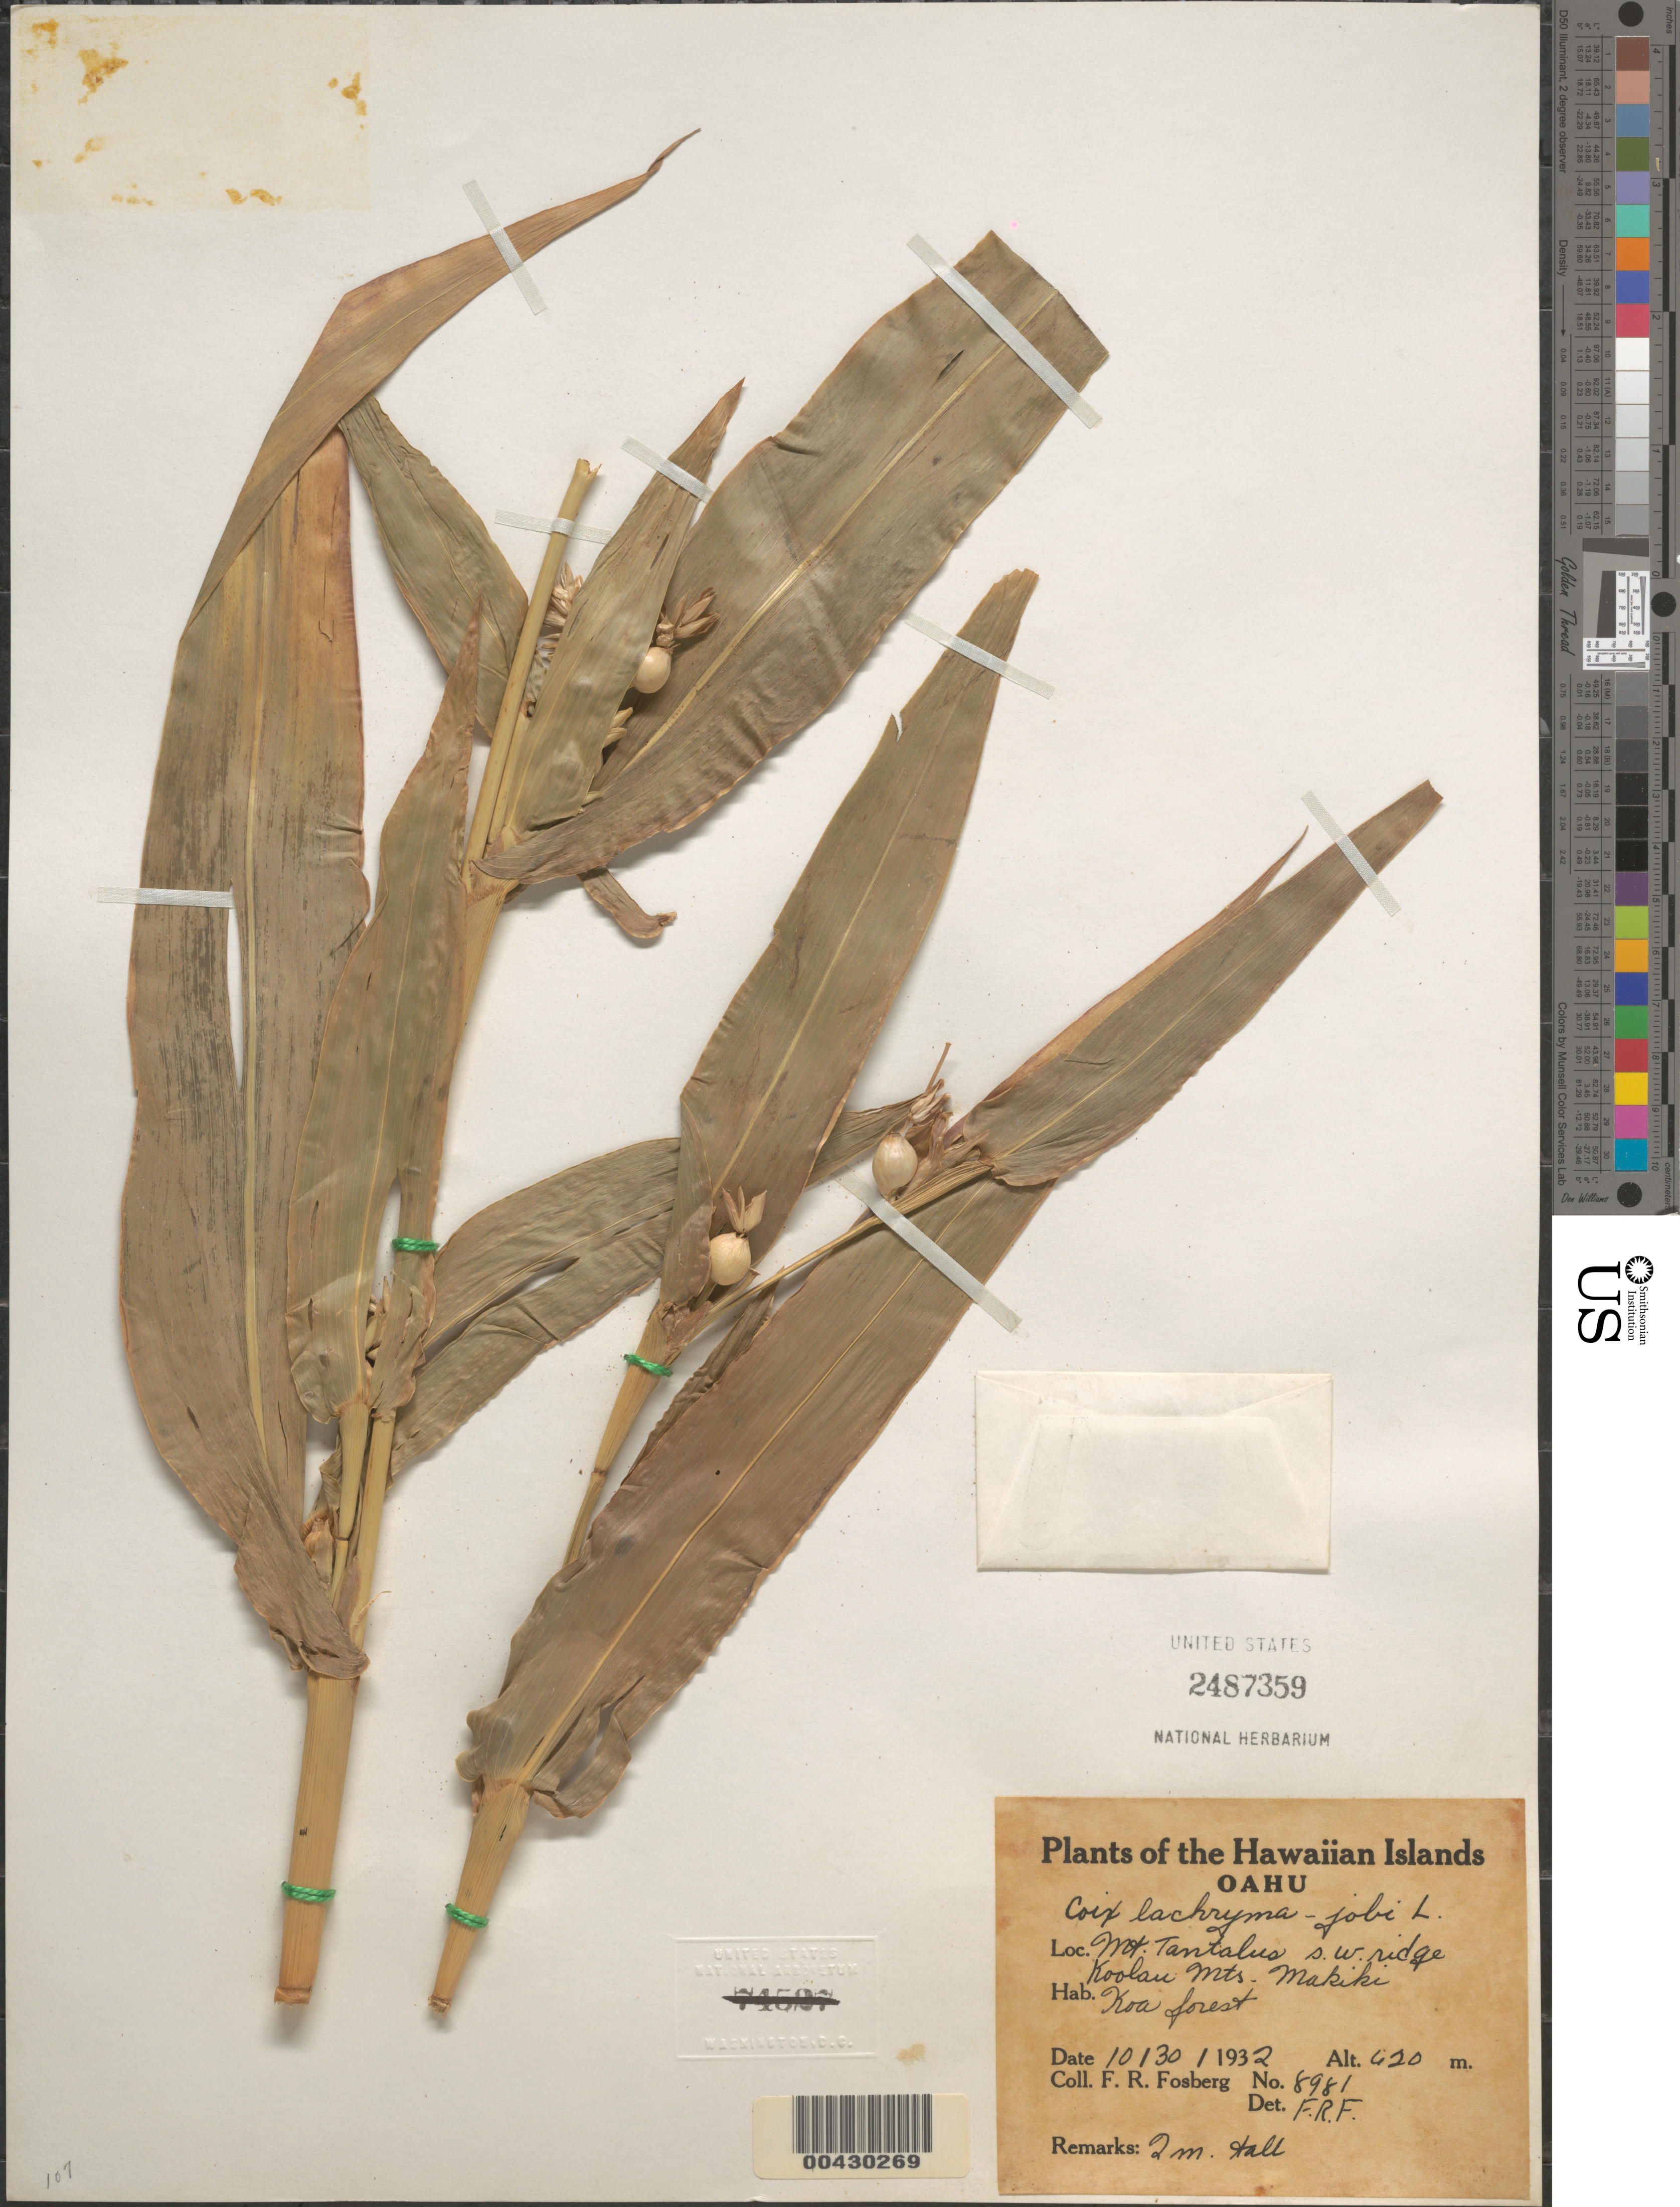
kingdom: Plantae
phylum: Tracheophyta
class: Liliopsida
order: Poales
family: Poaceae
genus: Coix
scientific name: Coix lacryma-jobi var. lacryma-jobi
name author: L.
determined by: Faccenda, K.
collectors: F. R. Fosberg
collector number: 8981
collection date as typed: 30 Oct 1932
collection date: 1932-10-30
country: United States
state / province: Hawaii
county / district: Honolulu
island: Oahu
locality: Mt. Tantalus southwest ridge, Koolau Mountains, Makiki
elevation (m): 620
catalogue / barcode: US 2487359